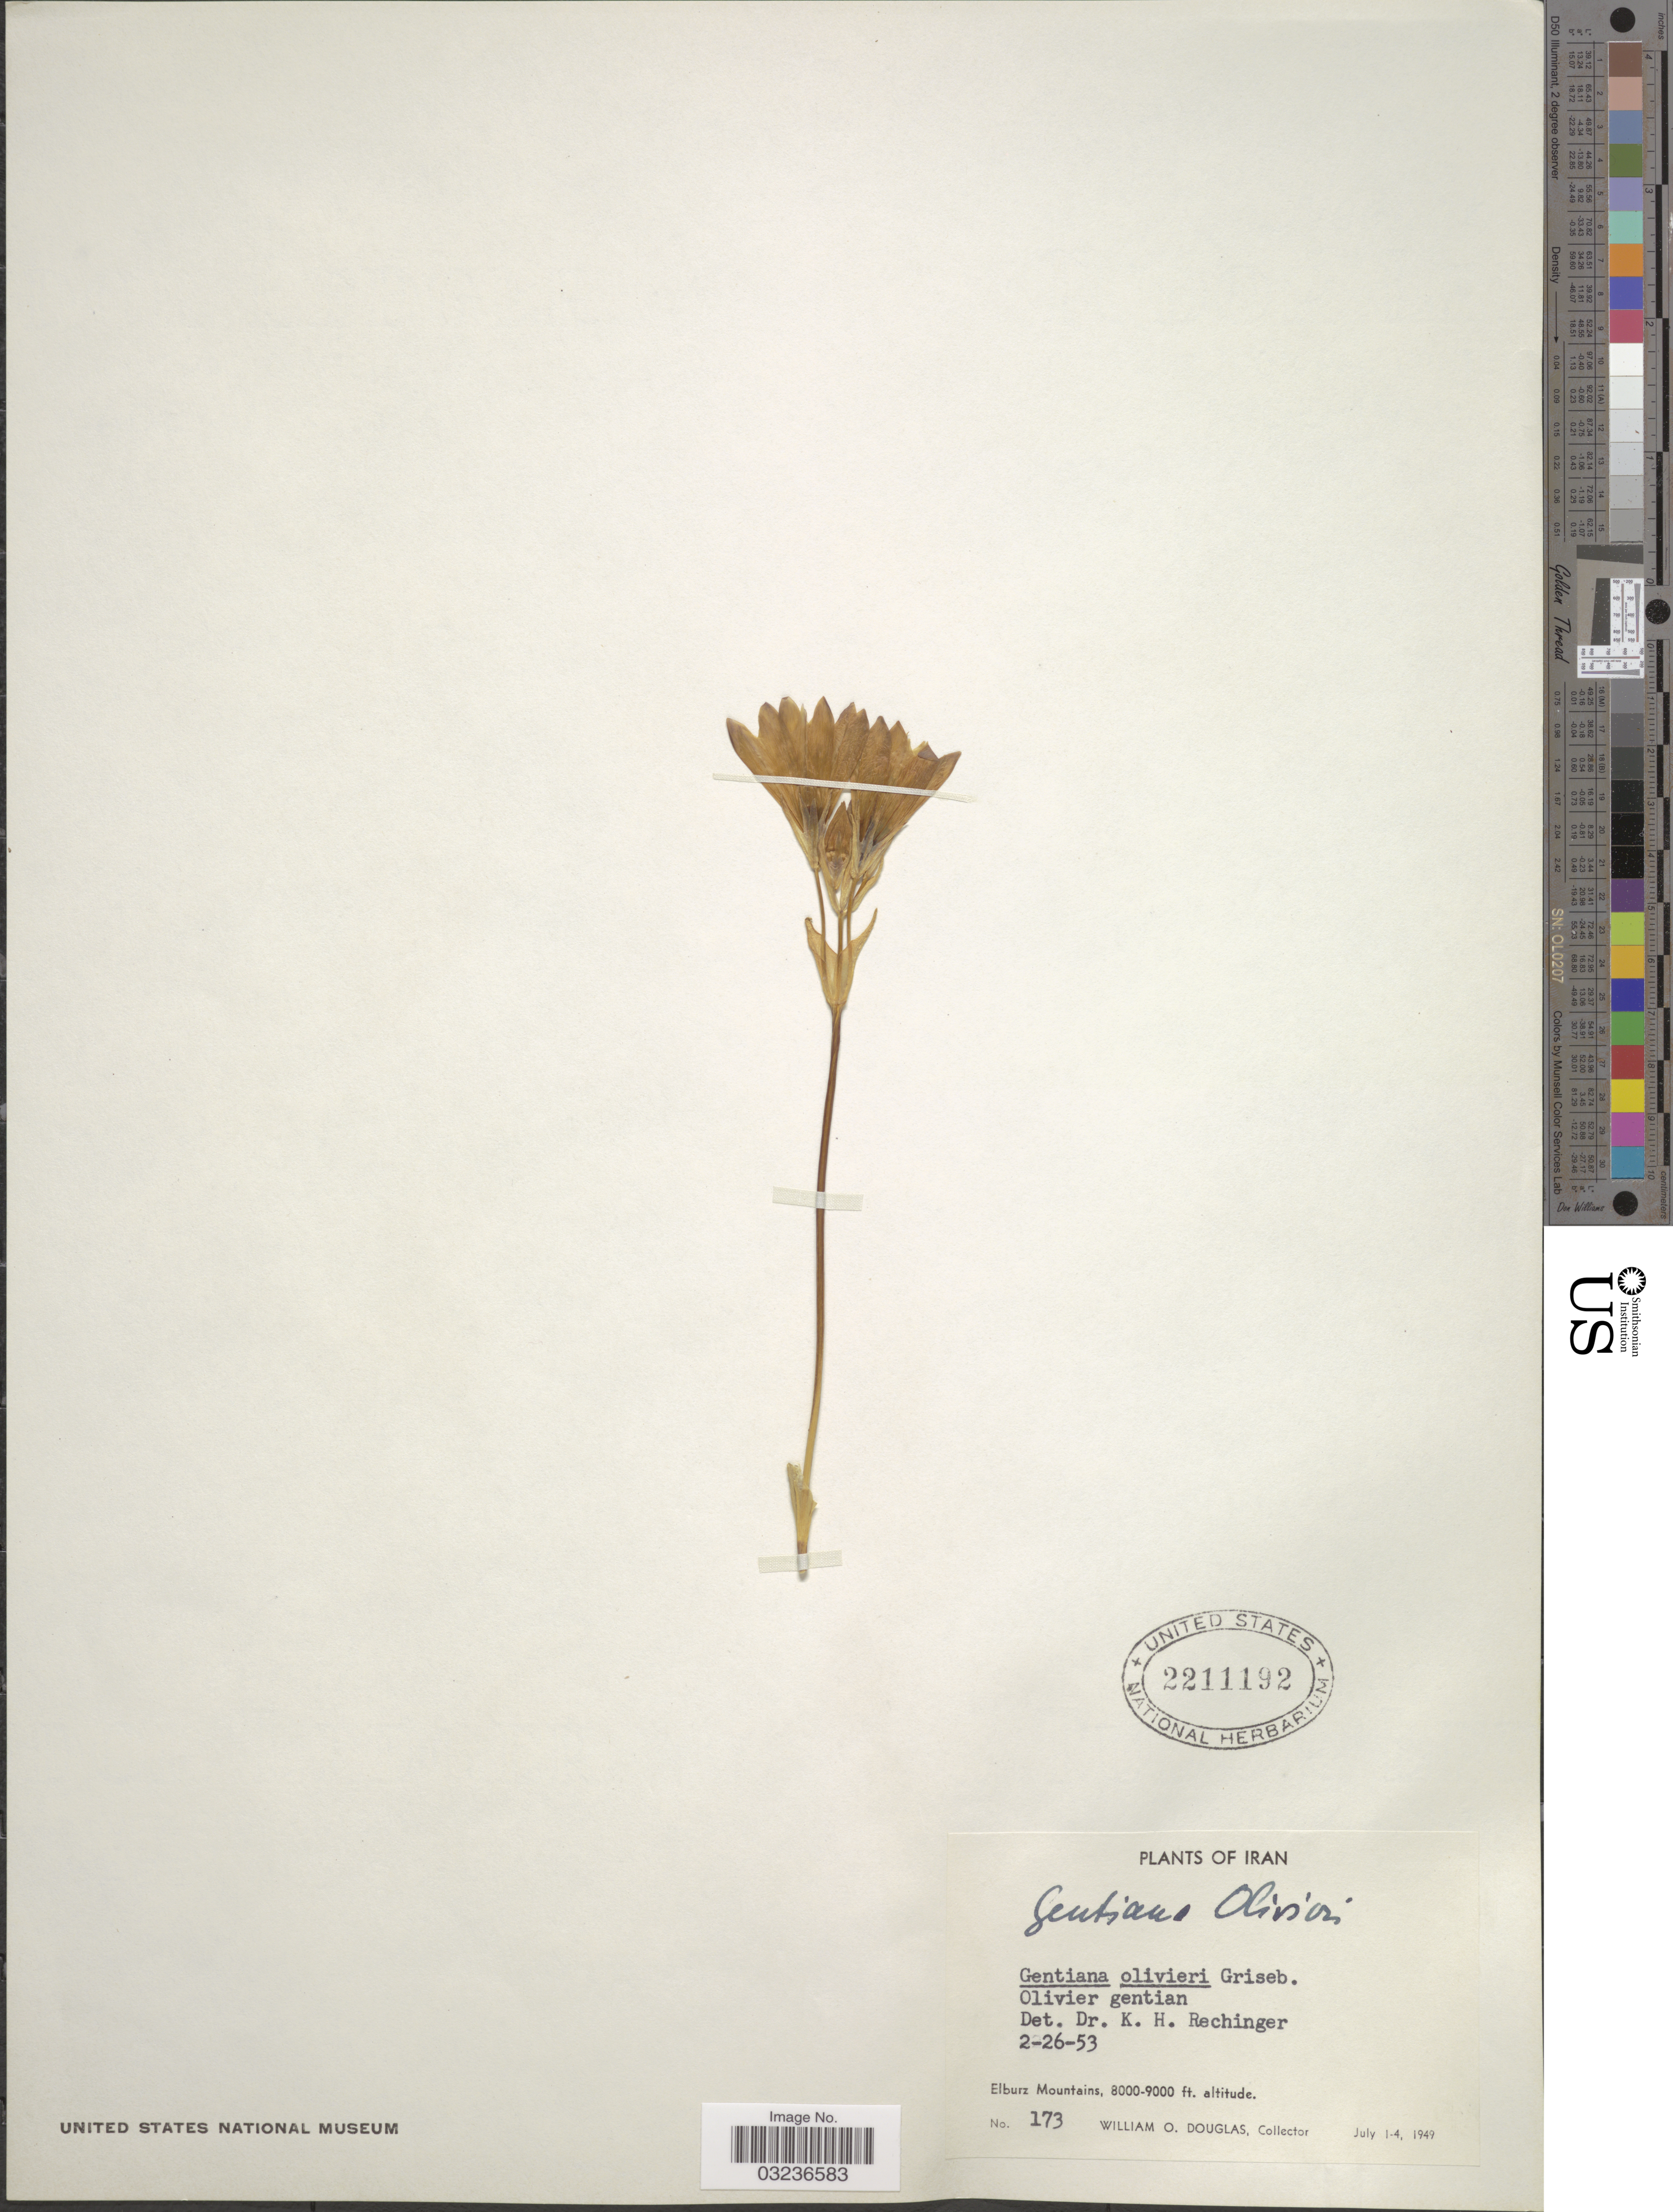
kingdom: Plantae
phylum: Tracheophyta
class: Magnoliopsida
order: Gentianales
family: Gentianaceae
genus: Gentiana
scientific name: Gentiana decumbens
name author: L. f.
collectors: W. Douglas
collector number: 173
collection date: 1949-07-01/1949-07-04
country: Iran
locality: Elburz Mountains.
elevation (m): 2438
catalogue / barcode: US 2211192